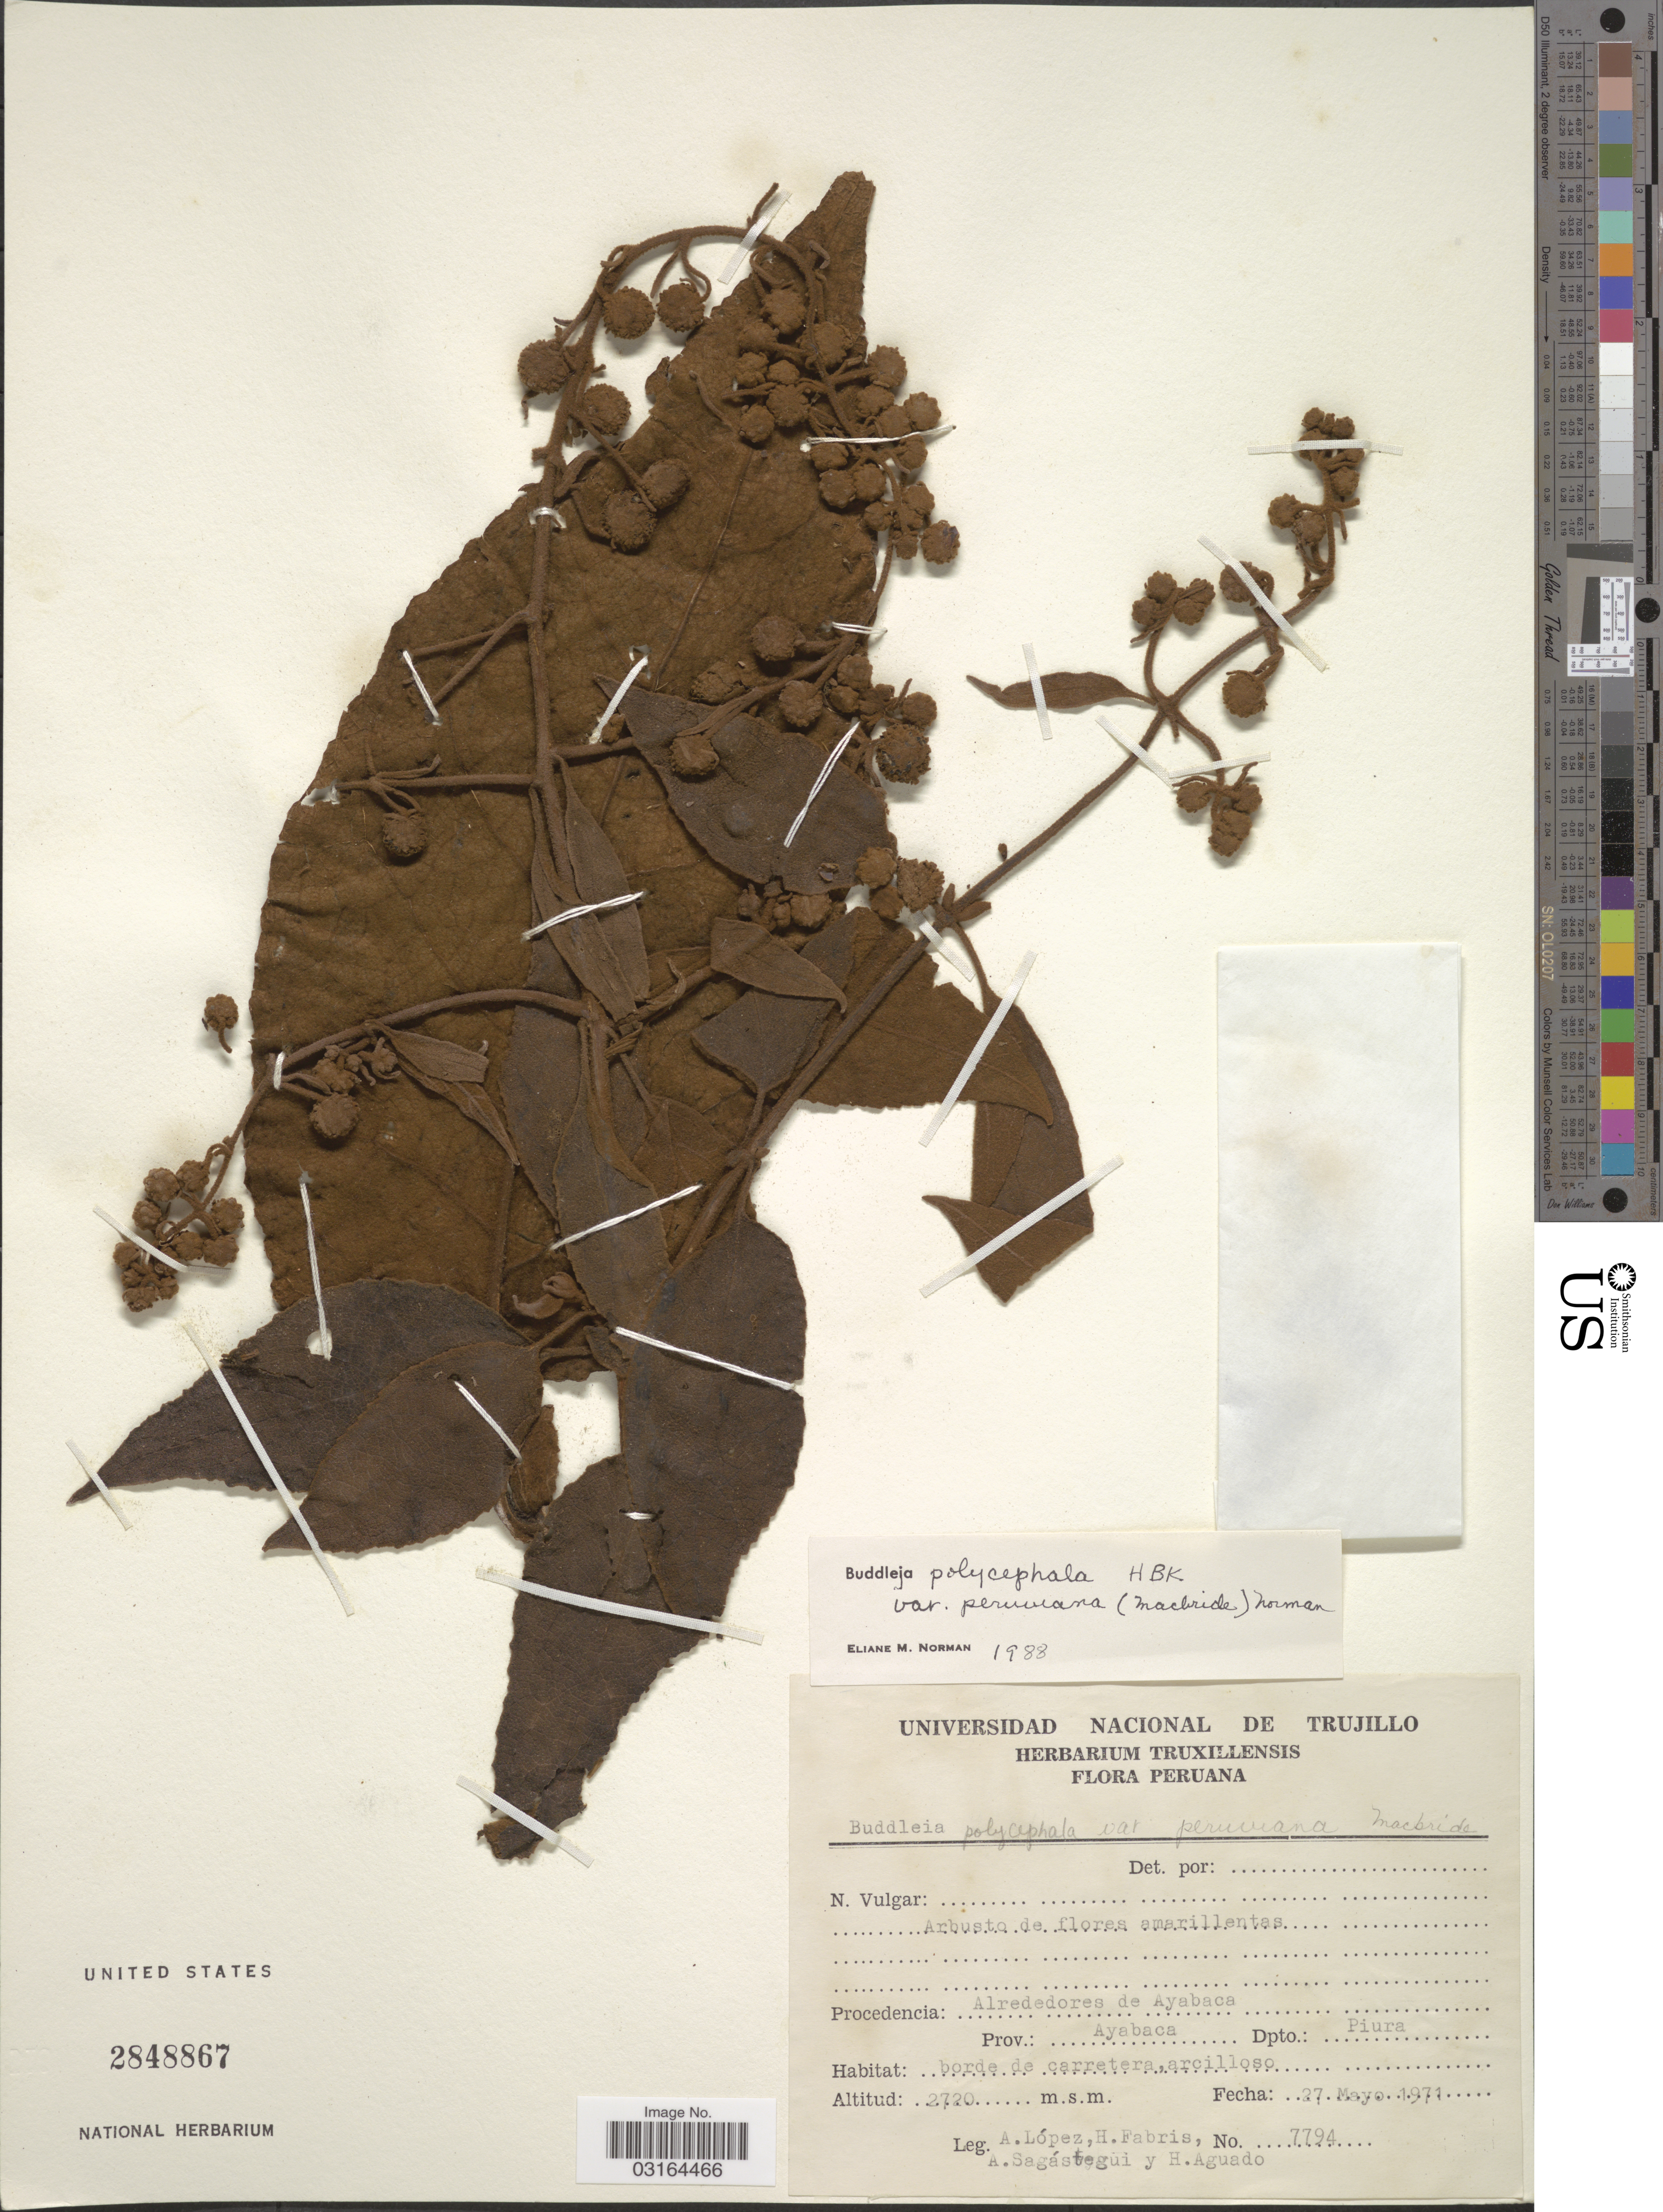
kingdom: Plantae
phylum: Tracheophyta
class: Magnoliopsida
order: Lamiales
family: Scrophulariaceae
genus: Buddleja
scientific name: Buddleja polycephala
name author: Kunth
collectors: A. López, H. Fabris, A. Sagastegui & H. Aguado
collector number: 7794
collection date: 1971-05-27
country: Peru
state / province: Piura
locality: Alrededores de Ayabaca. Prov.: Ayabaca. Dpto.: Piura.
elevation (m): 2720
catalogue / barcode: US 2848867